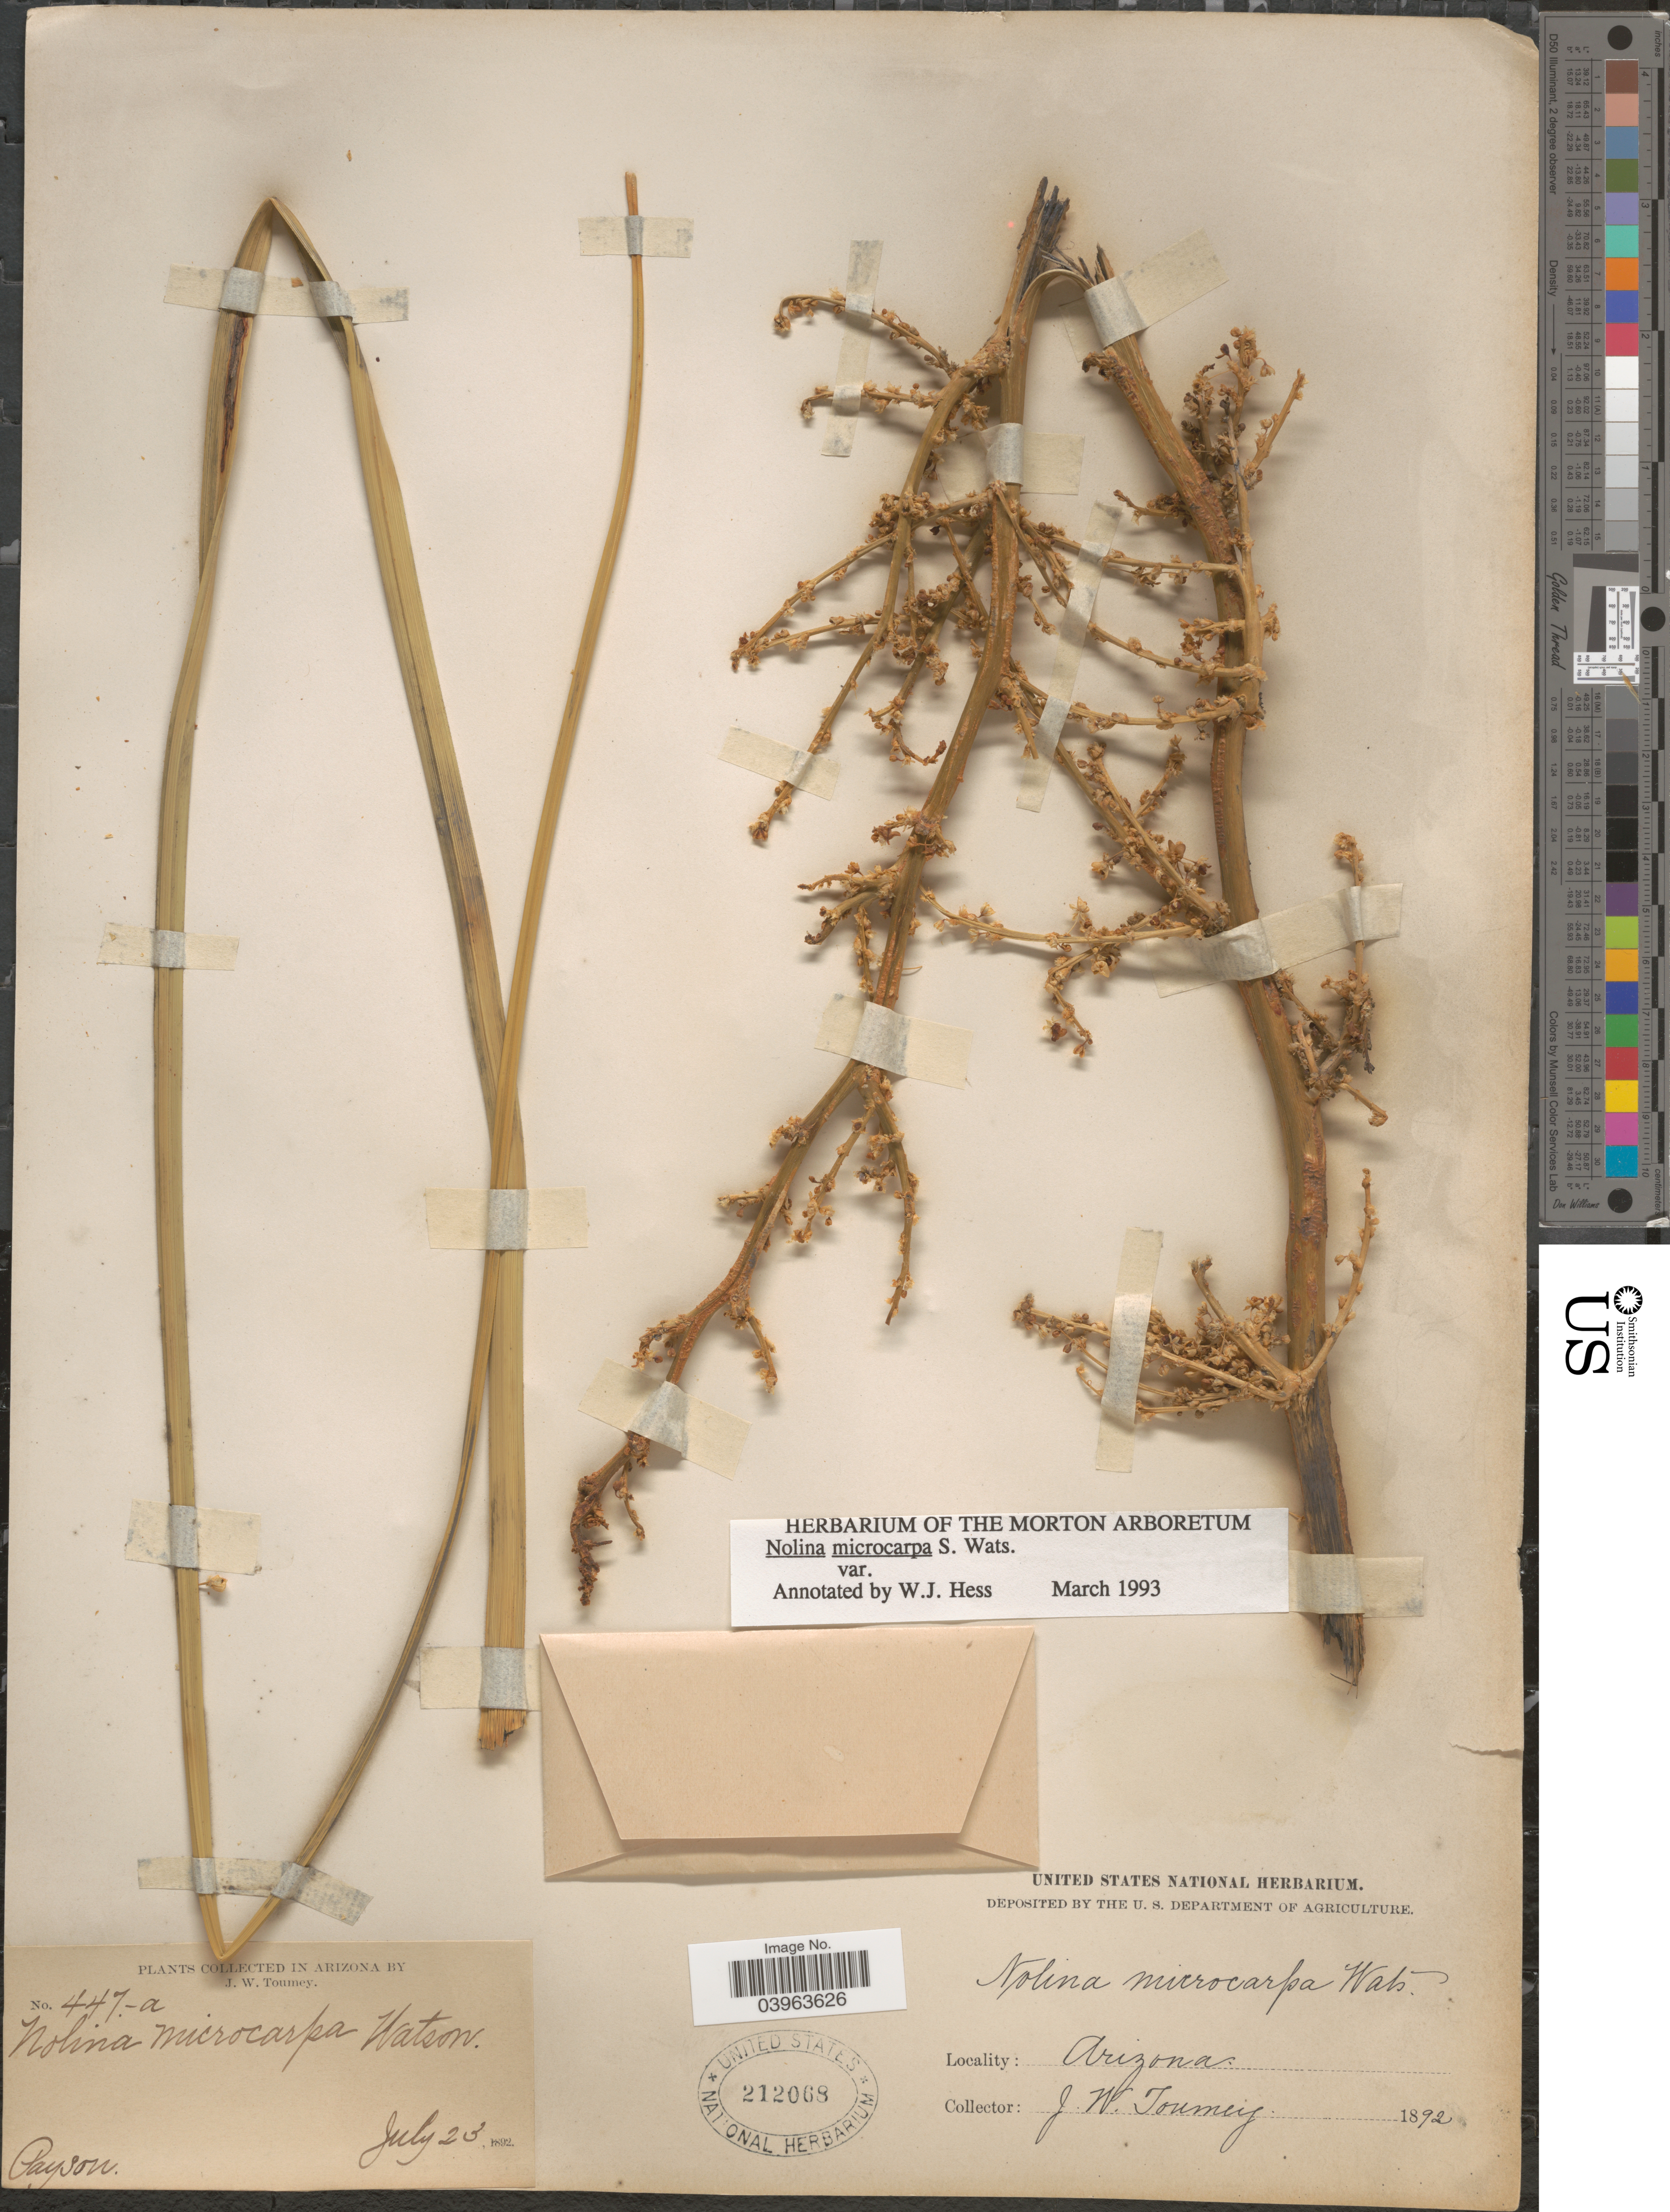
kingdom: Plantae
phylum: Tracheophyta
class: Liliopsida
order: Asparagales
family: Asparagaceae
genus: Nolina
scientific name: Nolina microcarpa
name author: S. Watson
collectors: J. W. Toumey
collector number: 447-a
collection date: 1892-07-23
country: United States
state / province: Arizona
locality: Payson.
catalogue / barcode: US 212068